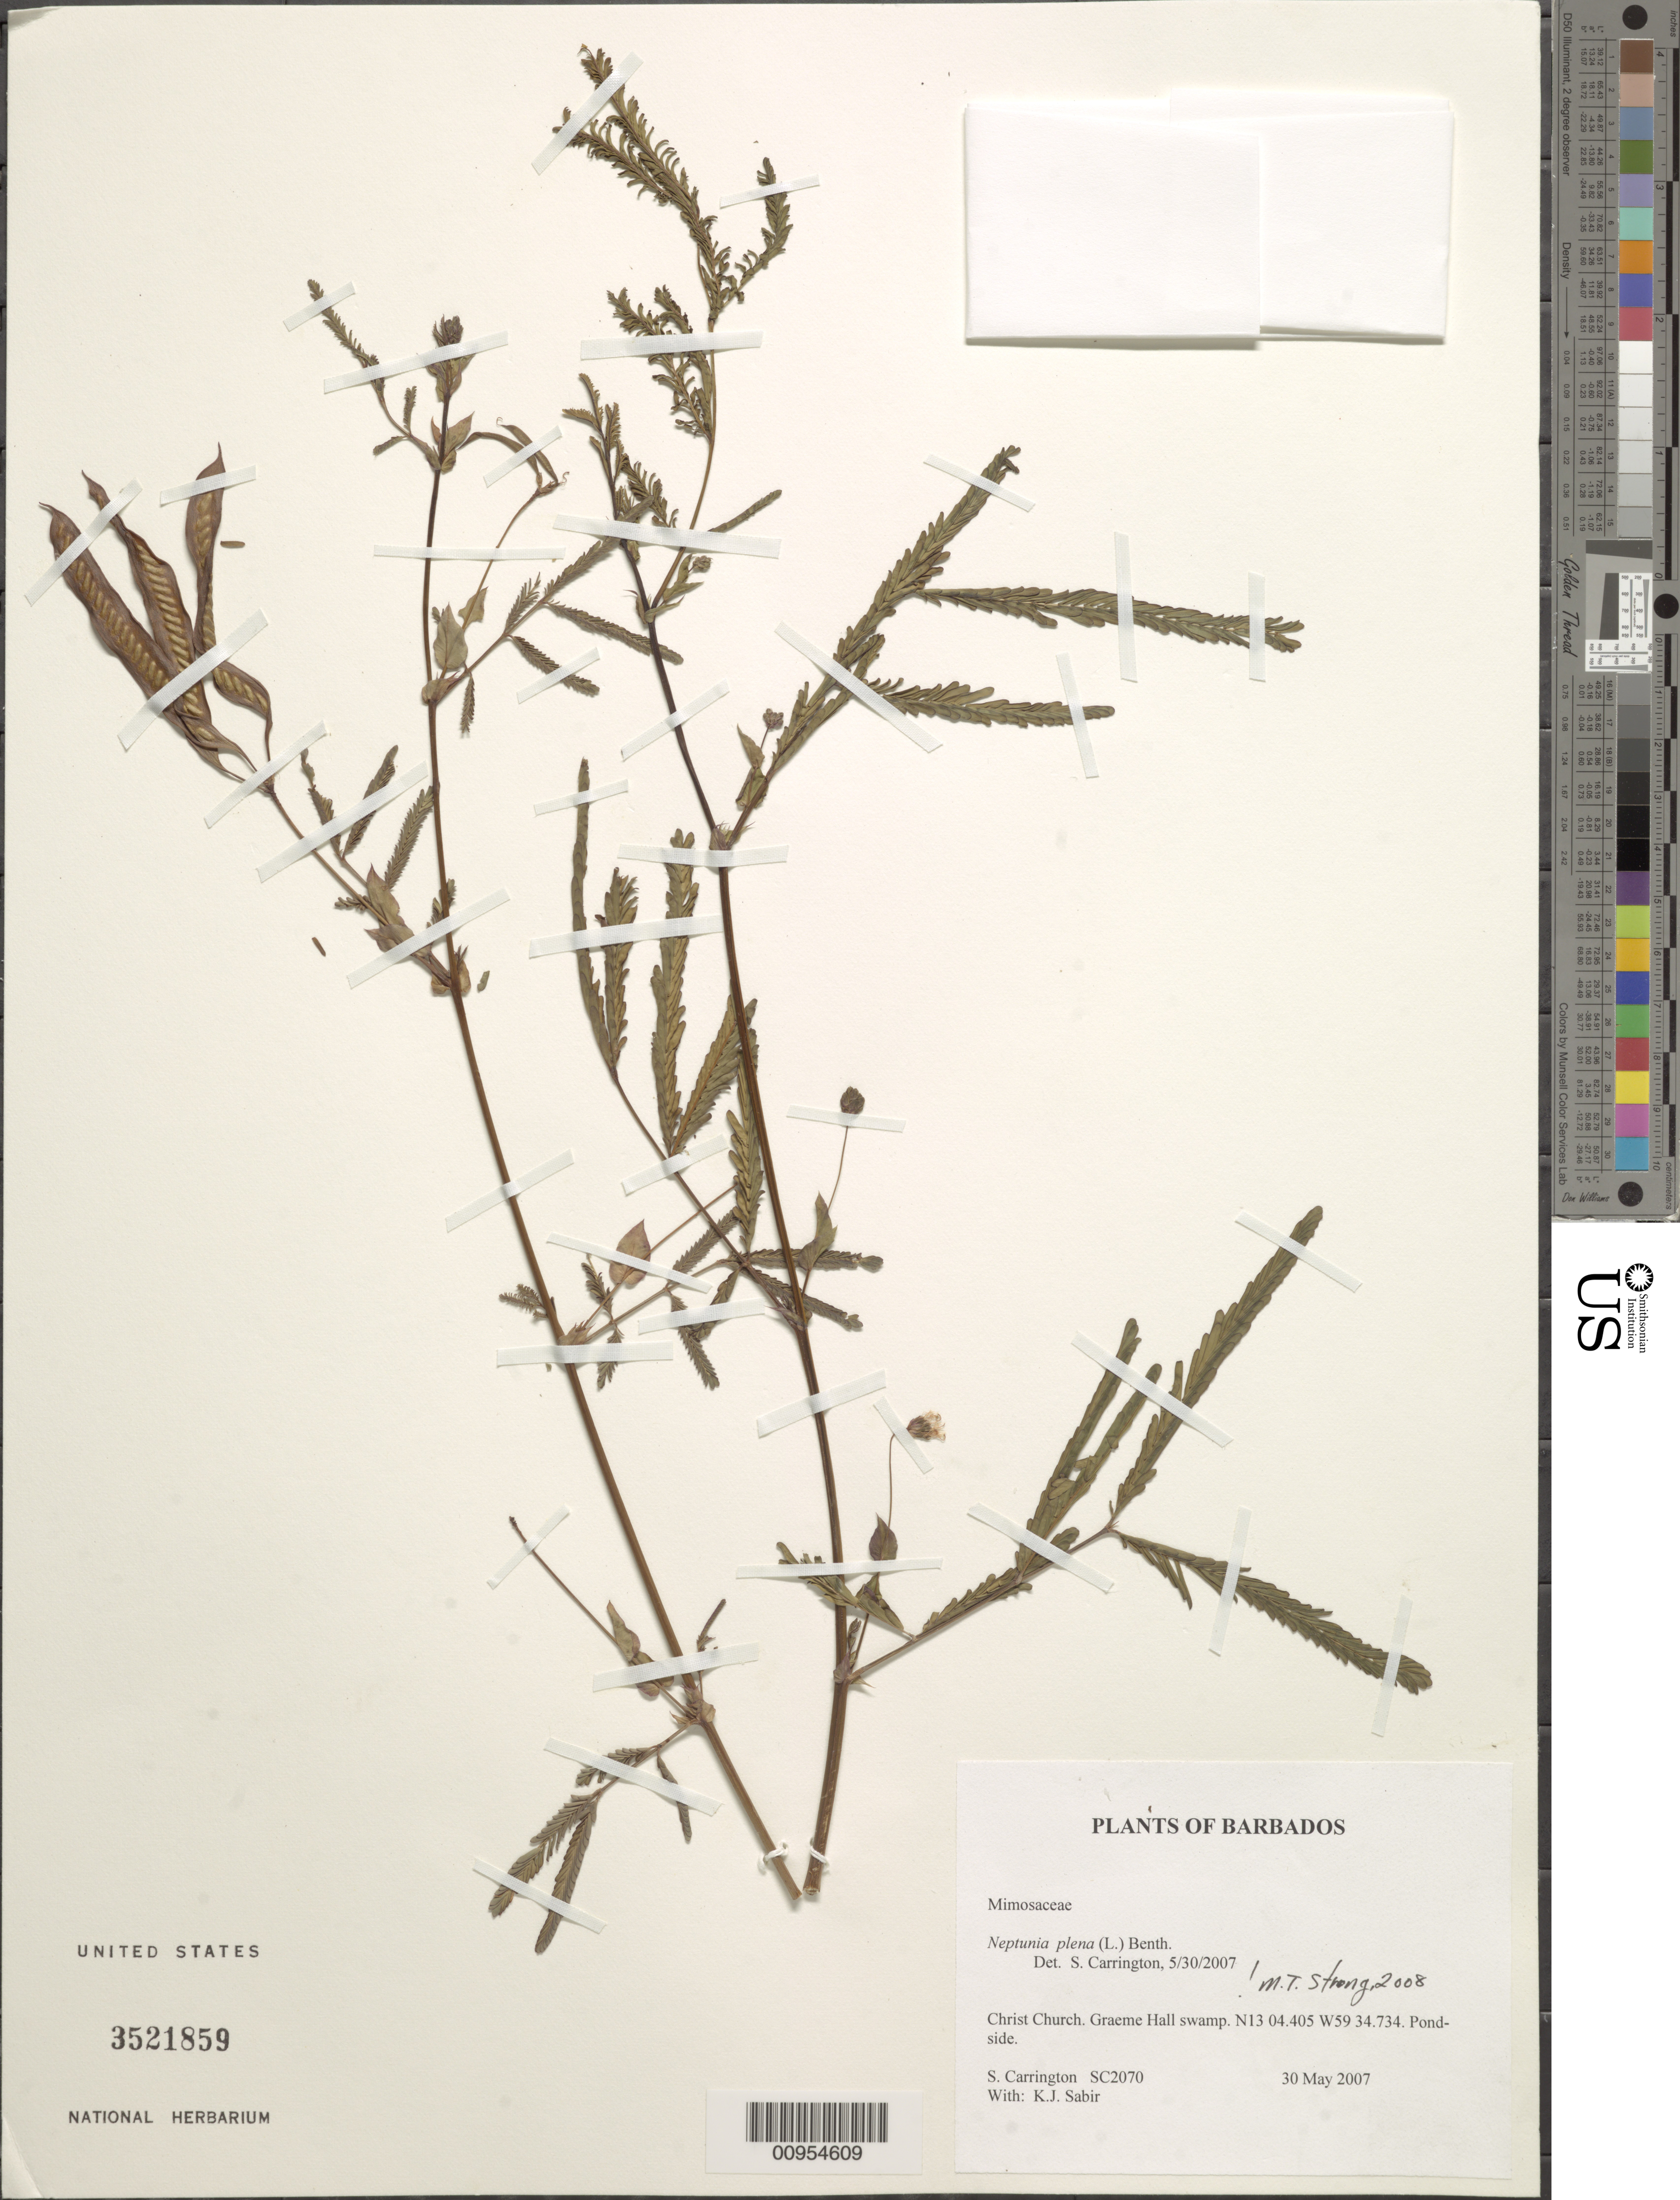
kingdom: Plantae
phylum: Tracheophyta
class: Magnoliopsida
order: Fabales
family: Fabaceae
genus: Neptunia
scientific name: Neptunia pubescens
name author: Benth.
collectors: C. M. S. Carrington & K. Sabir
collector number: SC 2070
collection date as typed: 30 May 2007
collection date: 2007-05-30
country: Barbados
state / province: Christ Church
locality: Graeme Hall swamp.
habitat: Pond-side.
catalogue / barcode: US 3521859